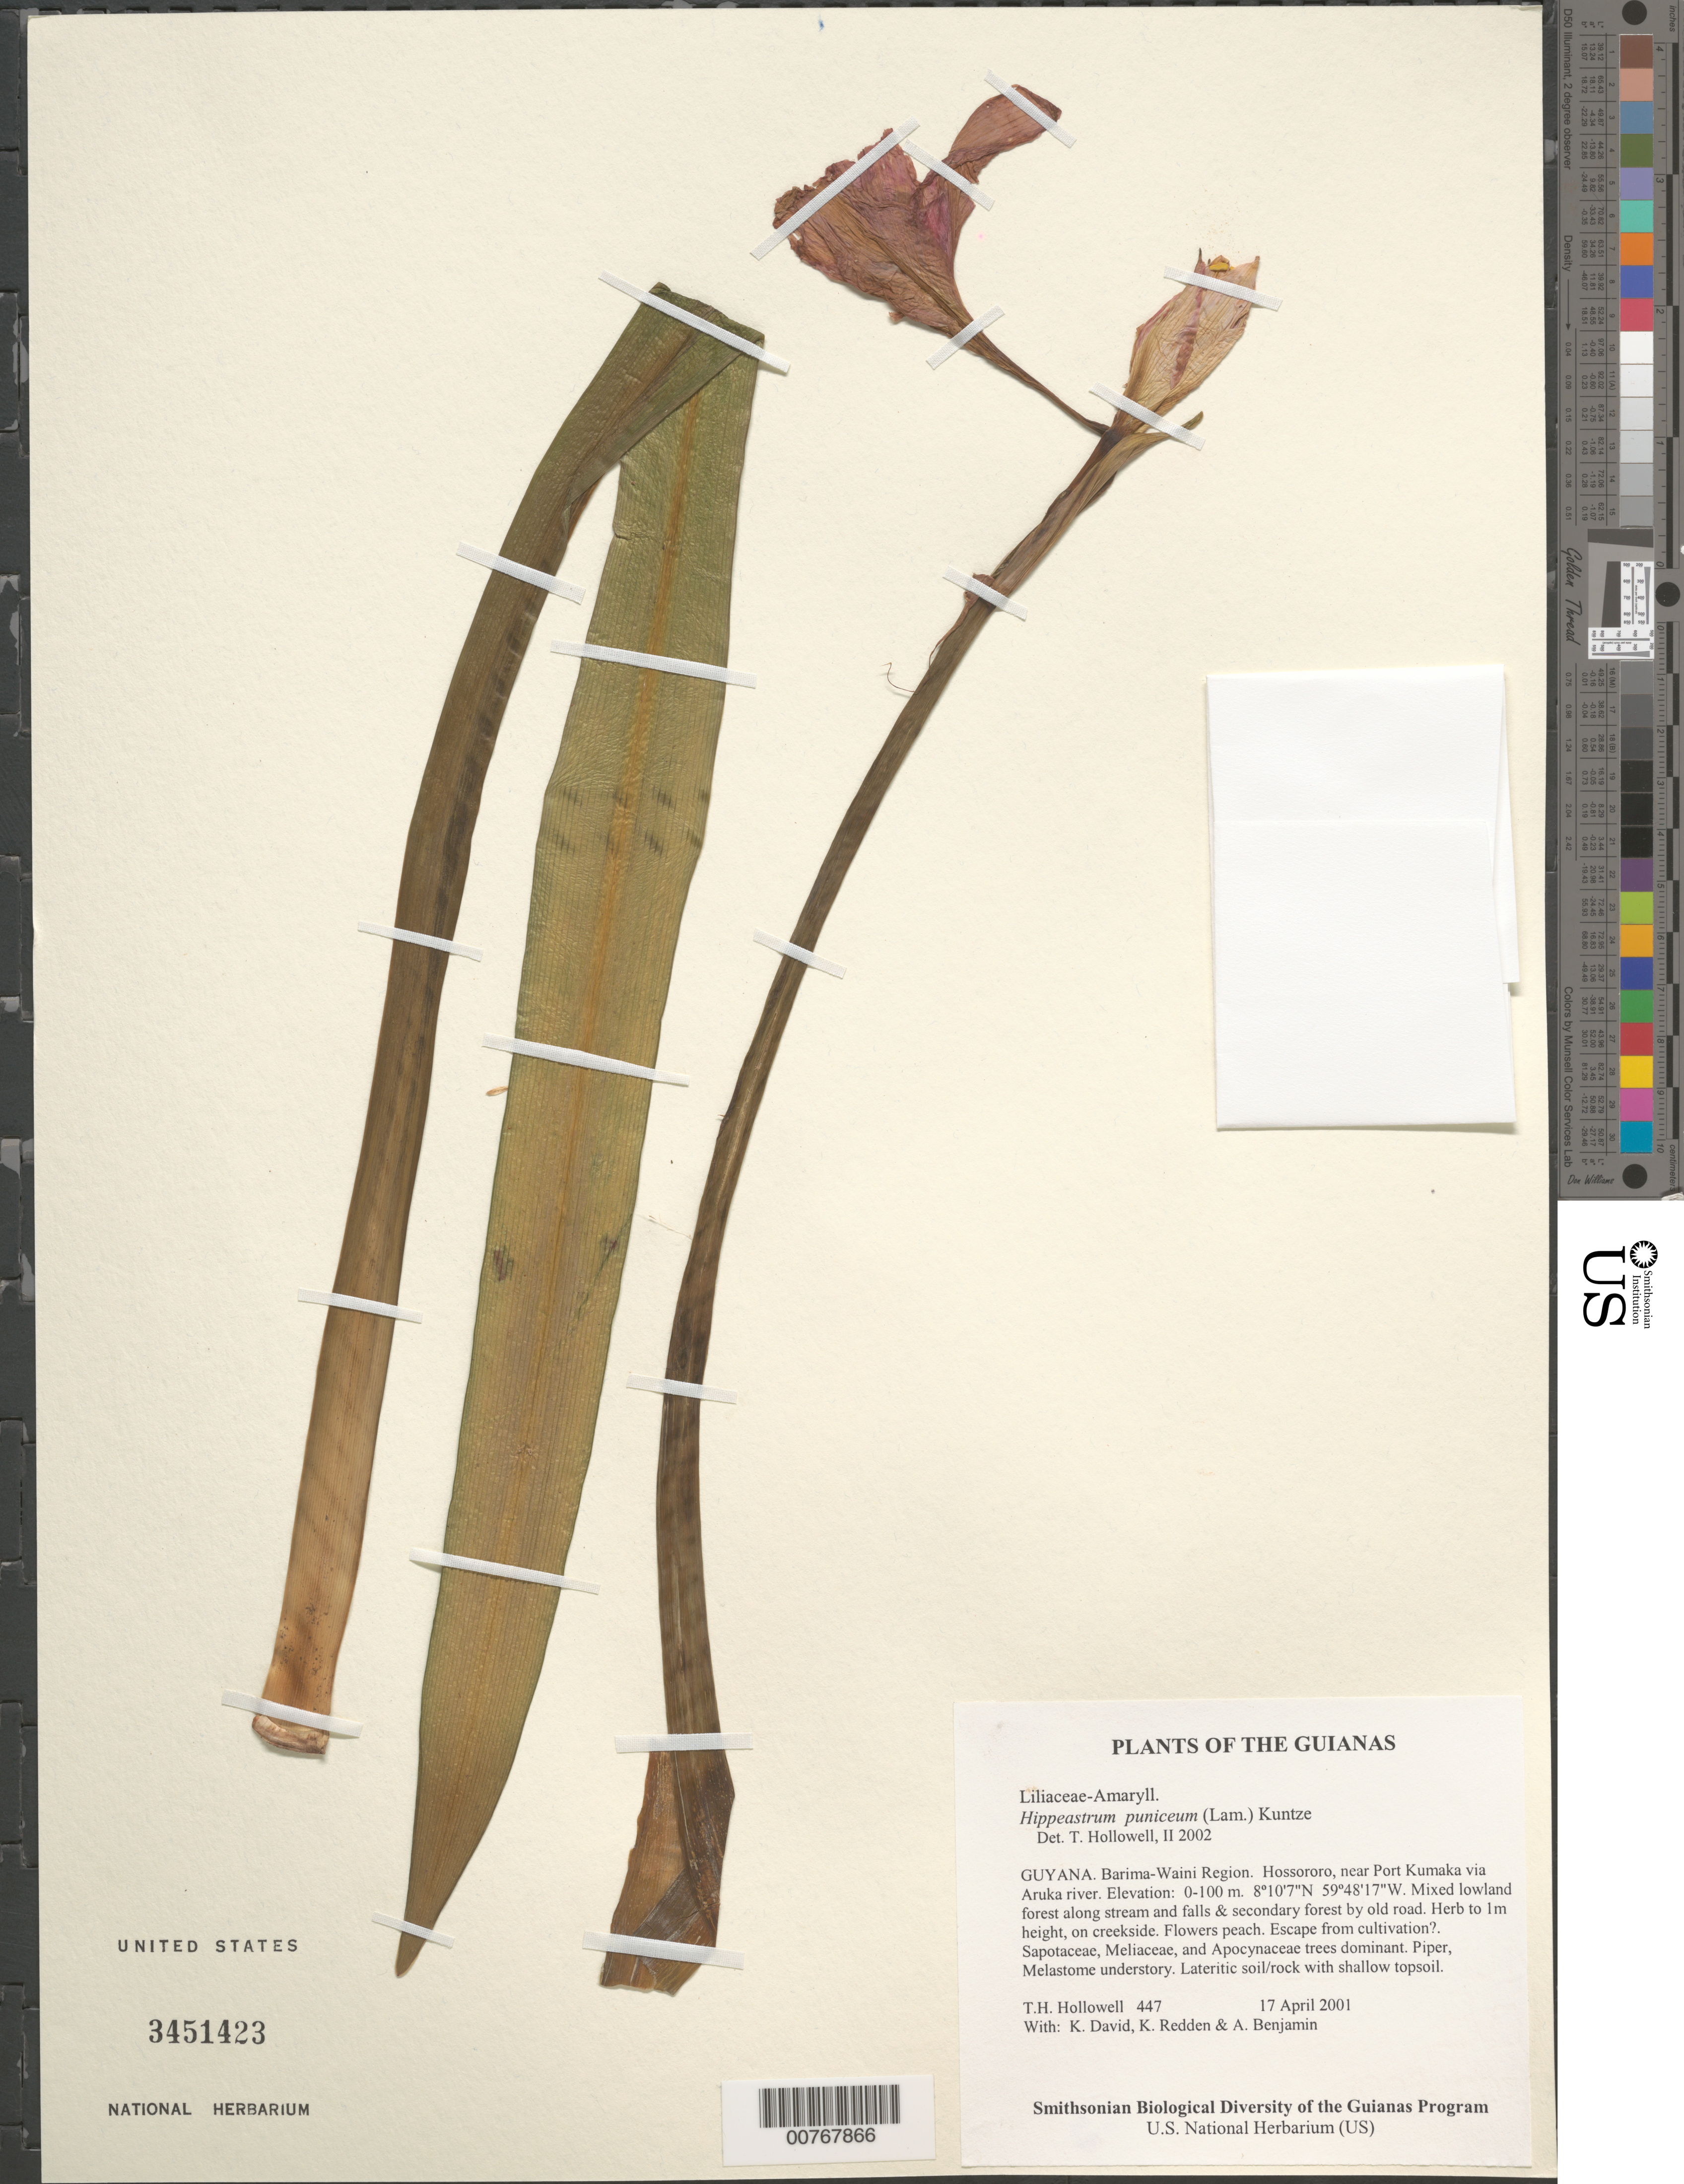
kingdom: Plantae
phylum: Tracheophyta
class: Liliopsida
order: Asparagales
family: Amaryllidaceae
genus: Hippeastrum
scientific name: Hippeastrum puniceum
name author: (Lam.) Voss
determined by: Hollowell, T. H., (BOT), Smithsonian Institution - National Museum of Natural History (UNITED STATES)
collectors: T. Hollowell, K. David, K. M. Redden & A. Benjamin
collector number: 447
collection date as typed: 17 April 2001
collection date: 2001-04-17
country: Guyana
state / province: Barima-Waini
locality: Hossororo, near Port Kumaka via Aruka river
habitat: Mixed lowland forest along stream and falls & secondary forest by old road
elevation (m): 0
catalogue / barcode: US 3451423